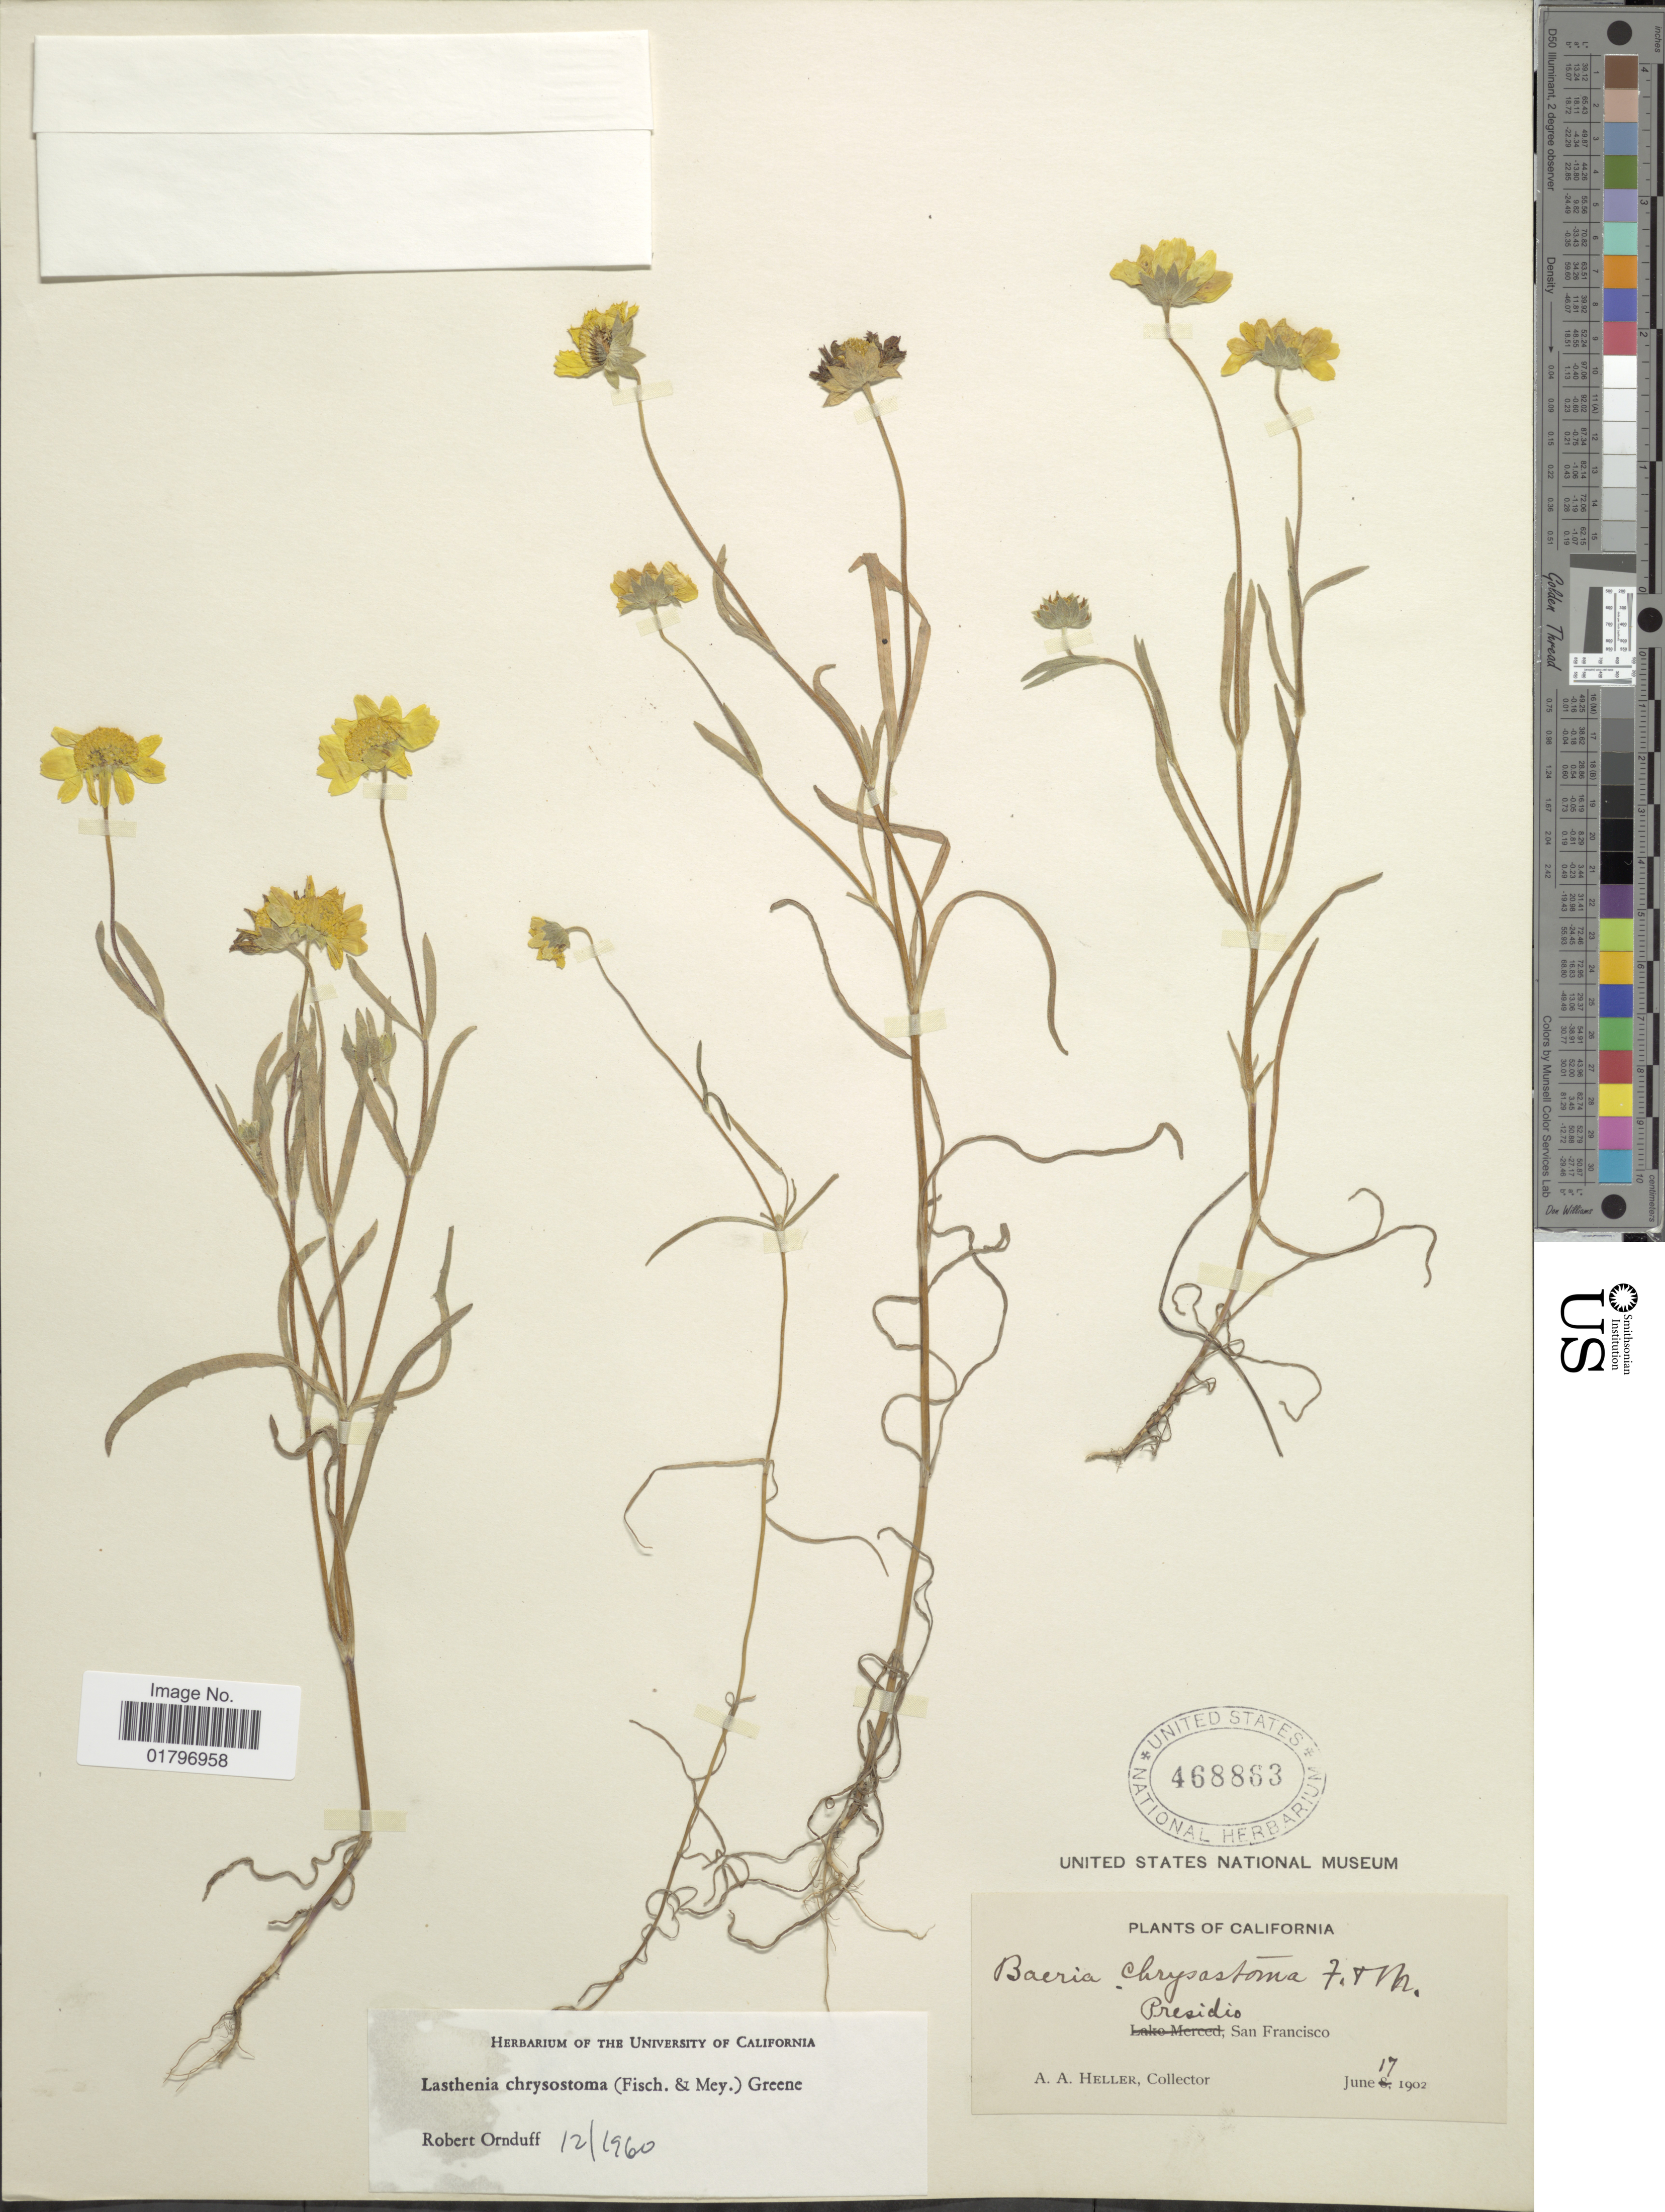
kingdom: Plantae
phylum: Tracheophyta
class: Magnoliopsida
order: Asterales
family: Asteraceae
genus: Lasthenia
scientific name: Lasthenia chrysostoma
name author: (Fisch. & C.A. Mey.) Greene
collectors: A. A. Heller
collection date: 1902-06-17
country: United States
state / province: California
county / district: San Francisco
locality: Presidio, San Francisco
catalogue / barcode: US 468863